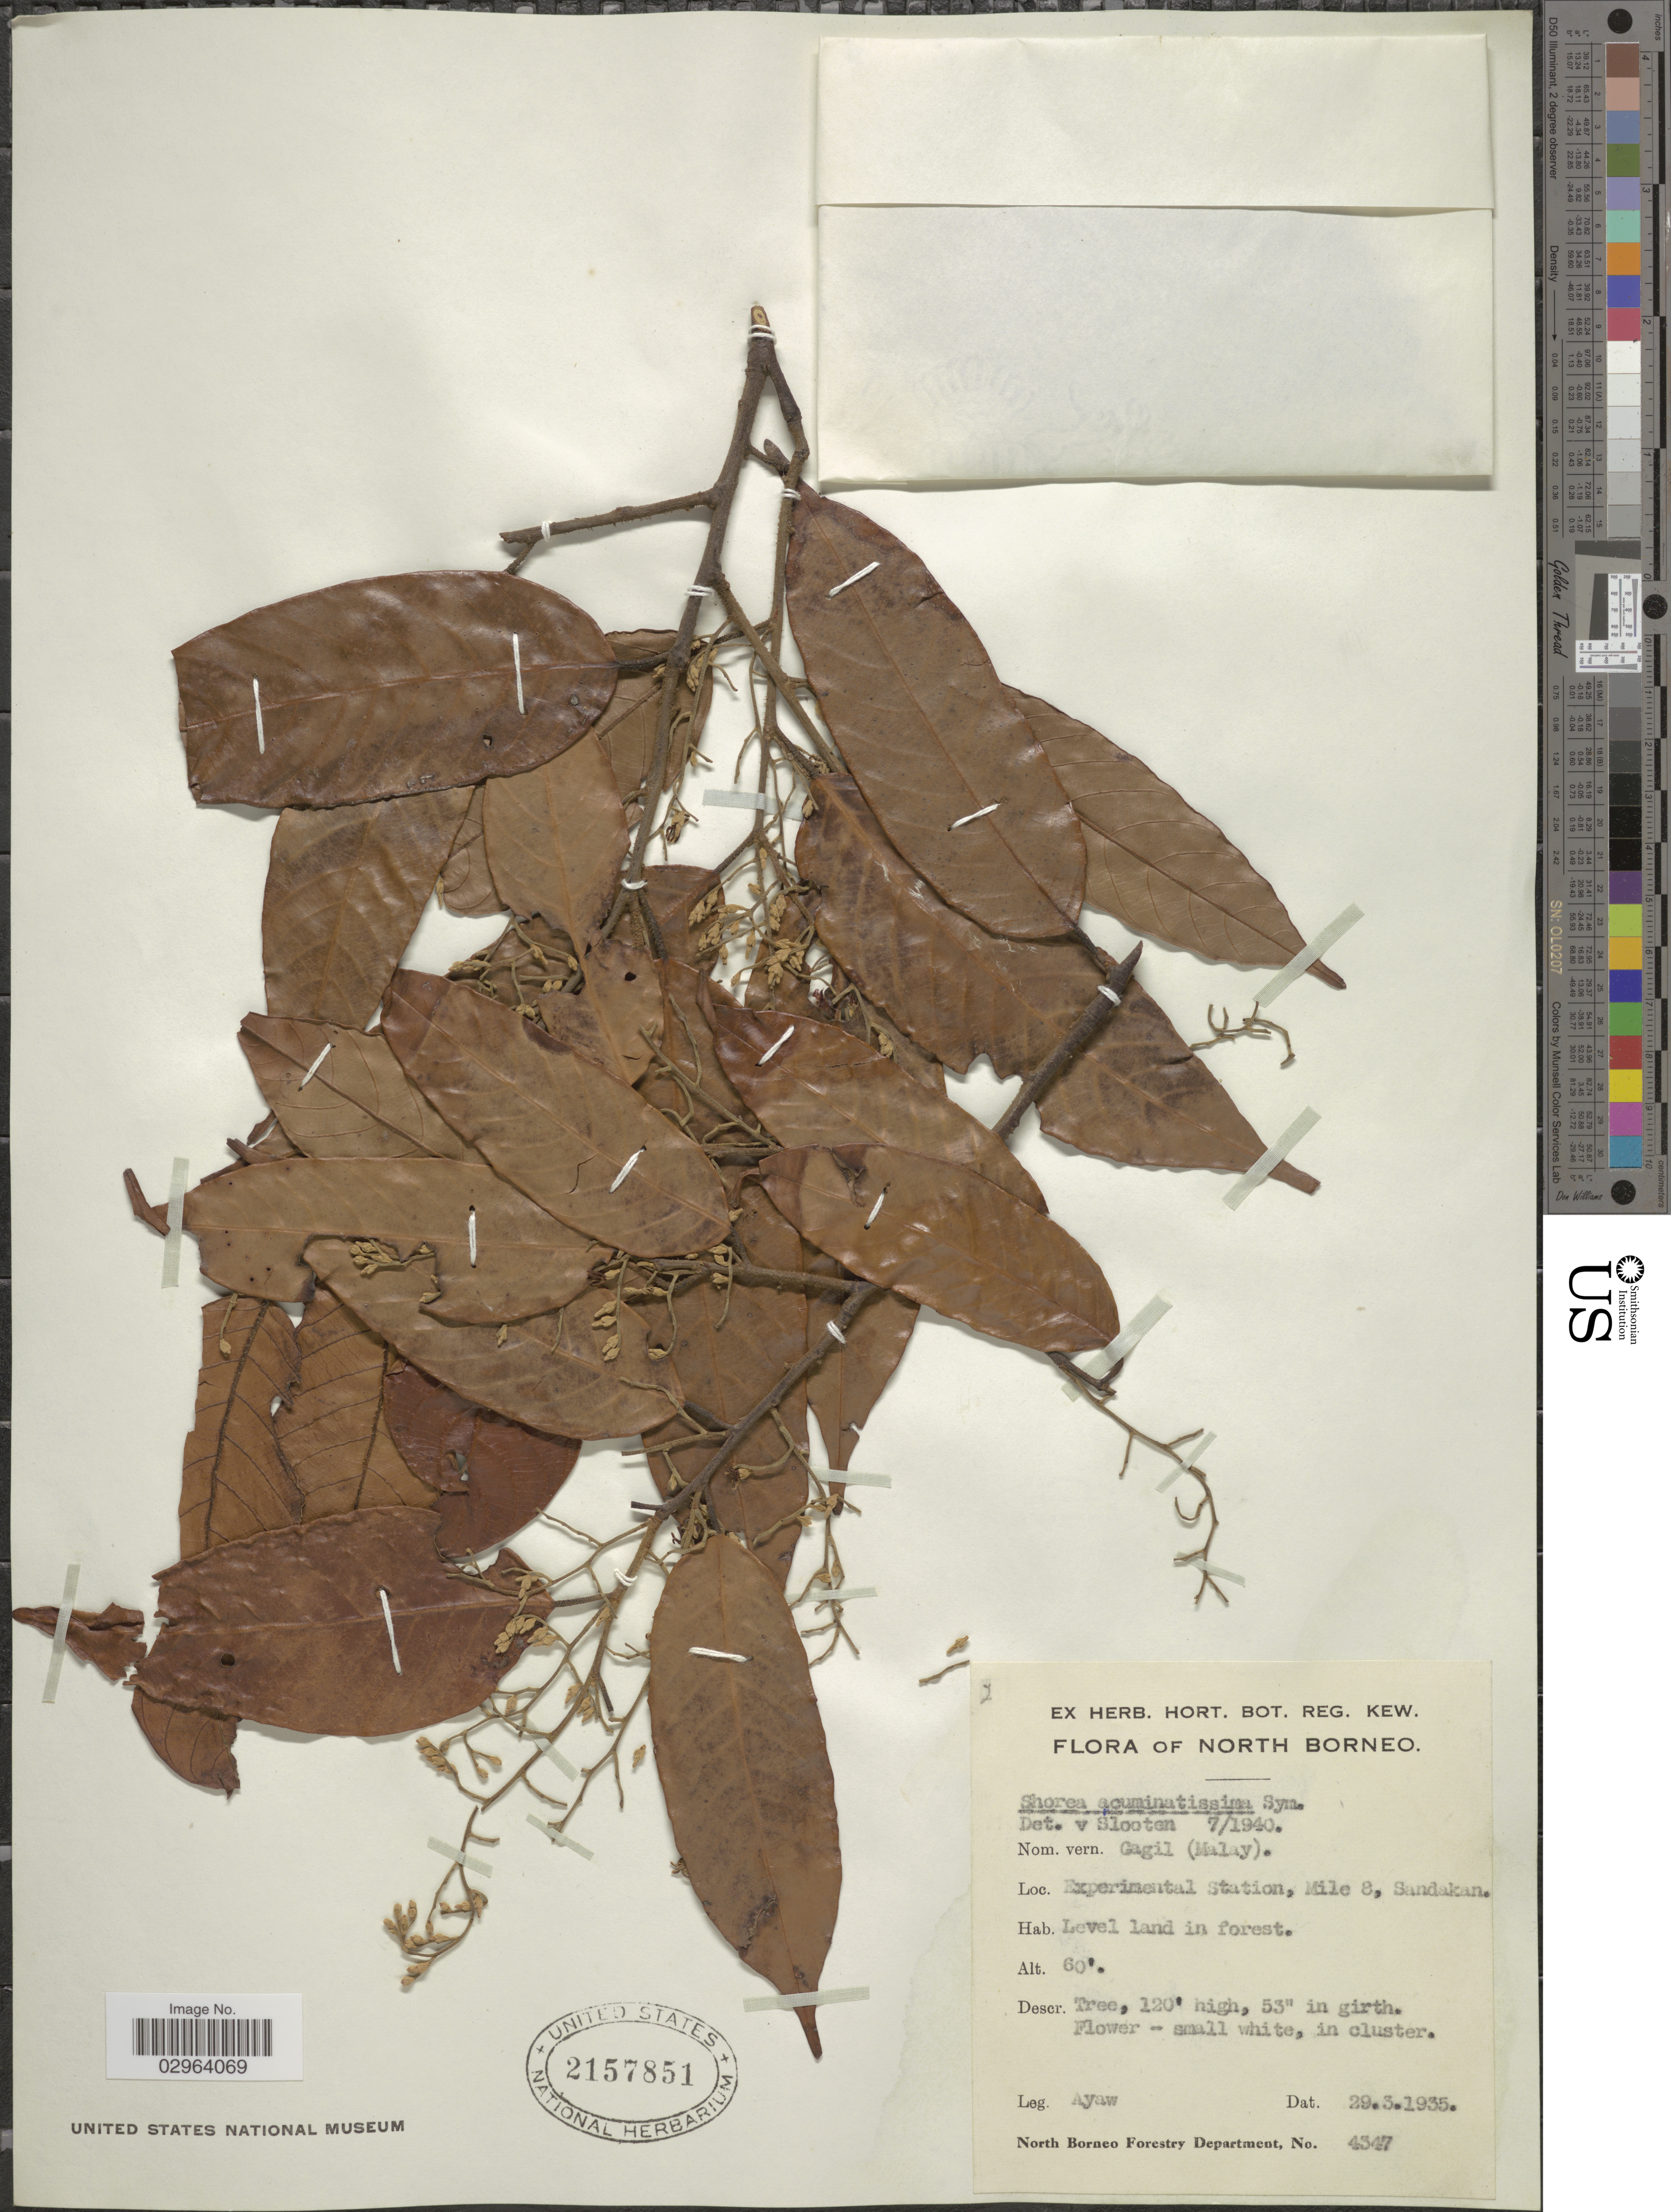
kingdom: Plantae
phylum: Tracheophyta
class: Magnoliopsida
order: Malvales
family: Dipterocarpaceae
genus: Richetia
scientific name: Richetia acuminatissima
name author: (Symington) P.S. Ashton & J. Heck.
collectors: Ayaw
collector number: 4347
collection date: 1935-03-29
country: Malaysia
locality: North Borneo. Experimental Station, Mile 8, Sandakan.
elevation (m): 18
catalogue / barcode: US 2157851